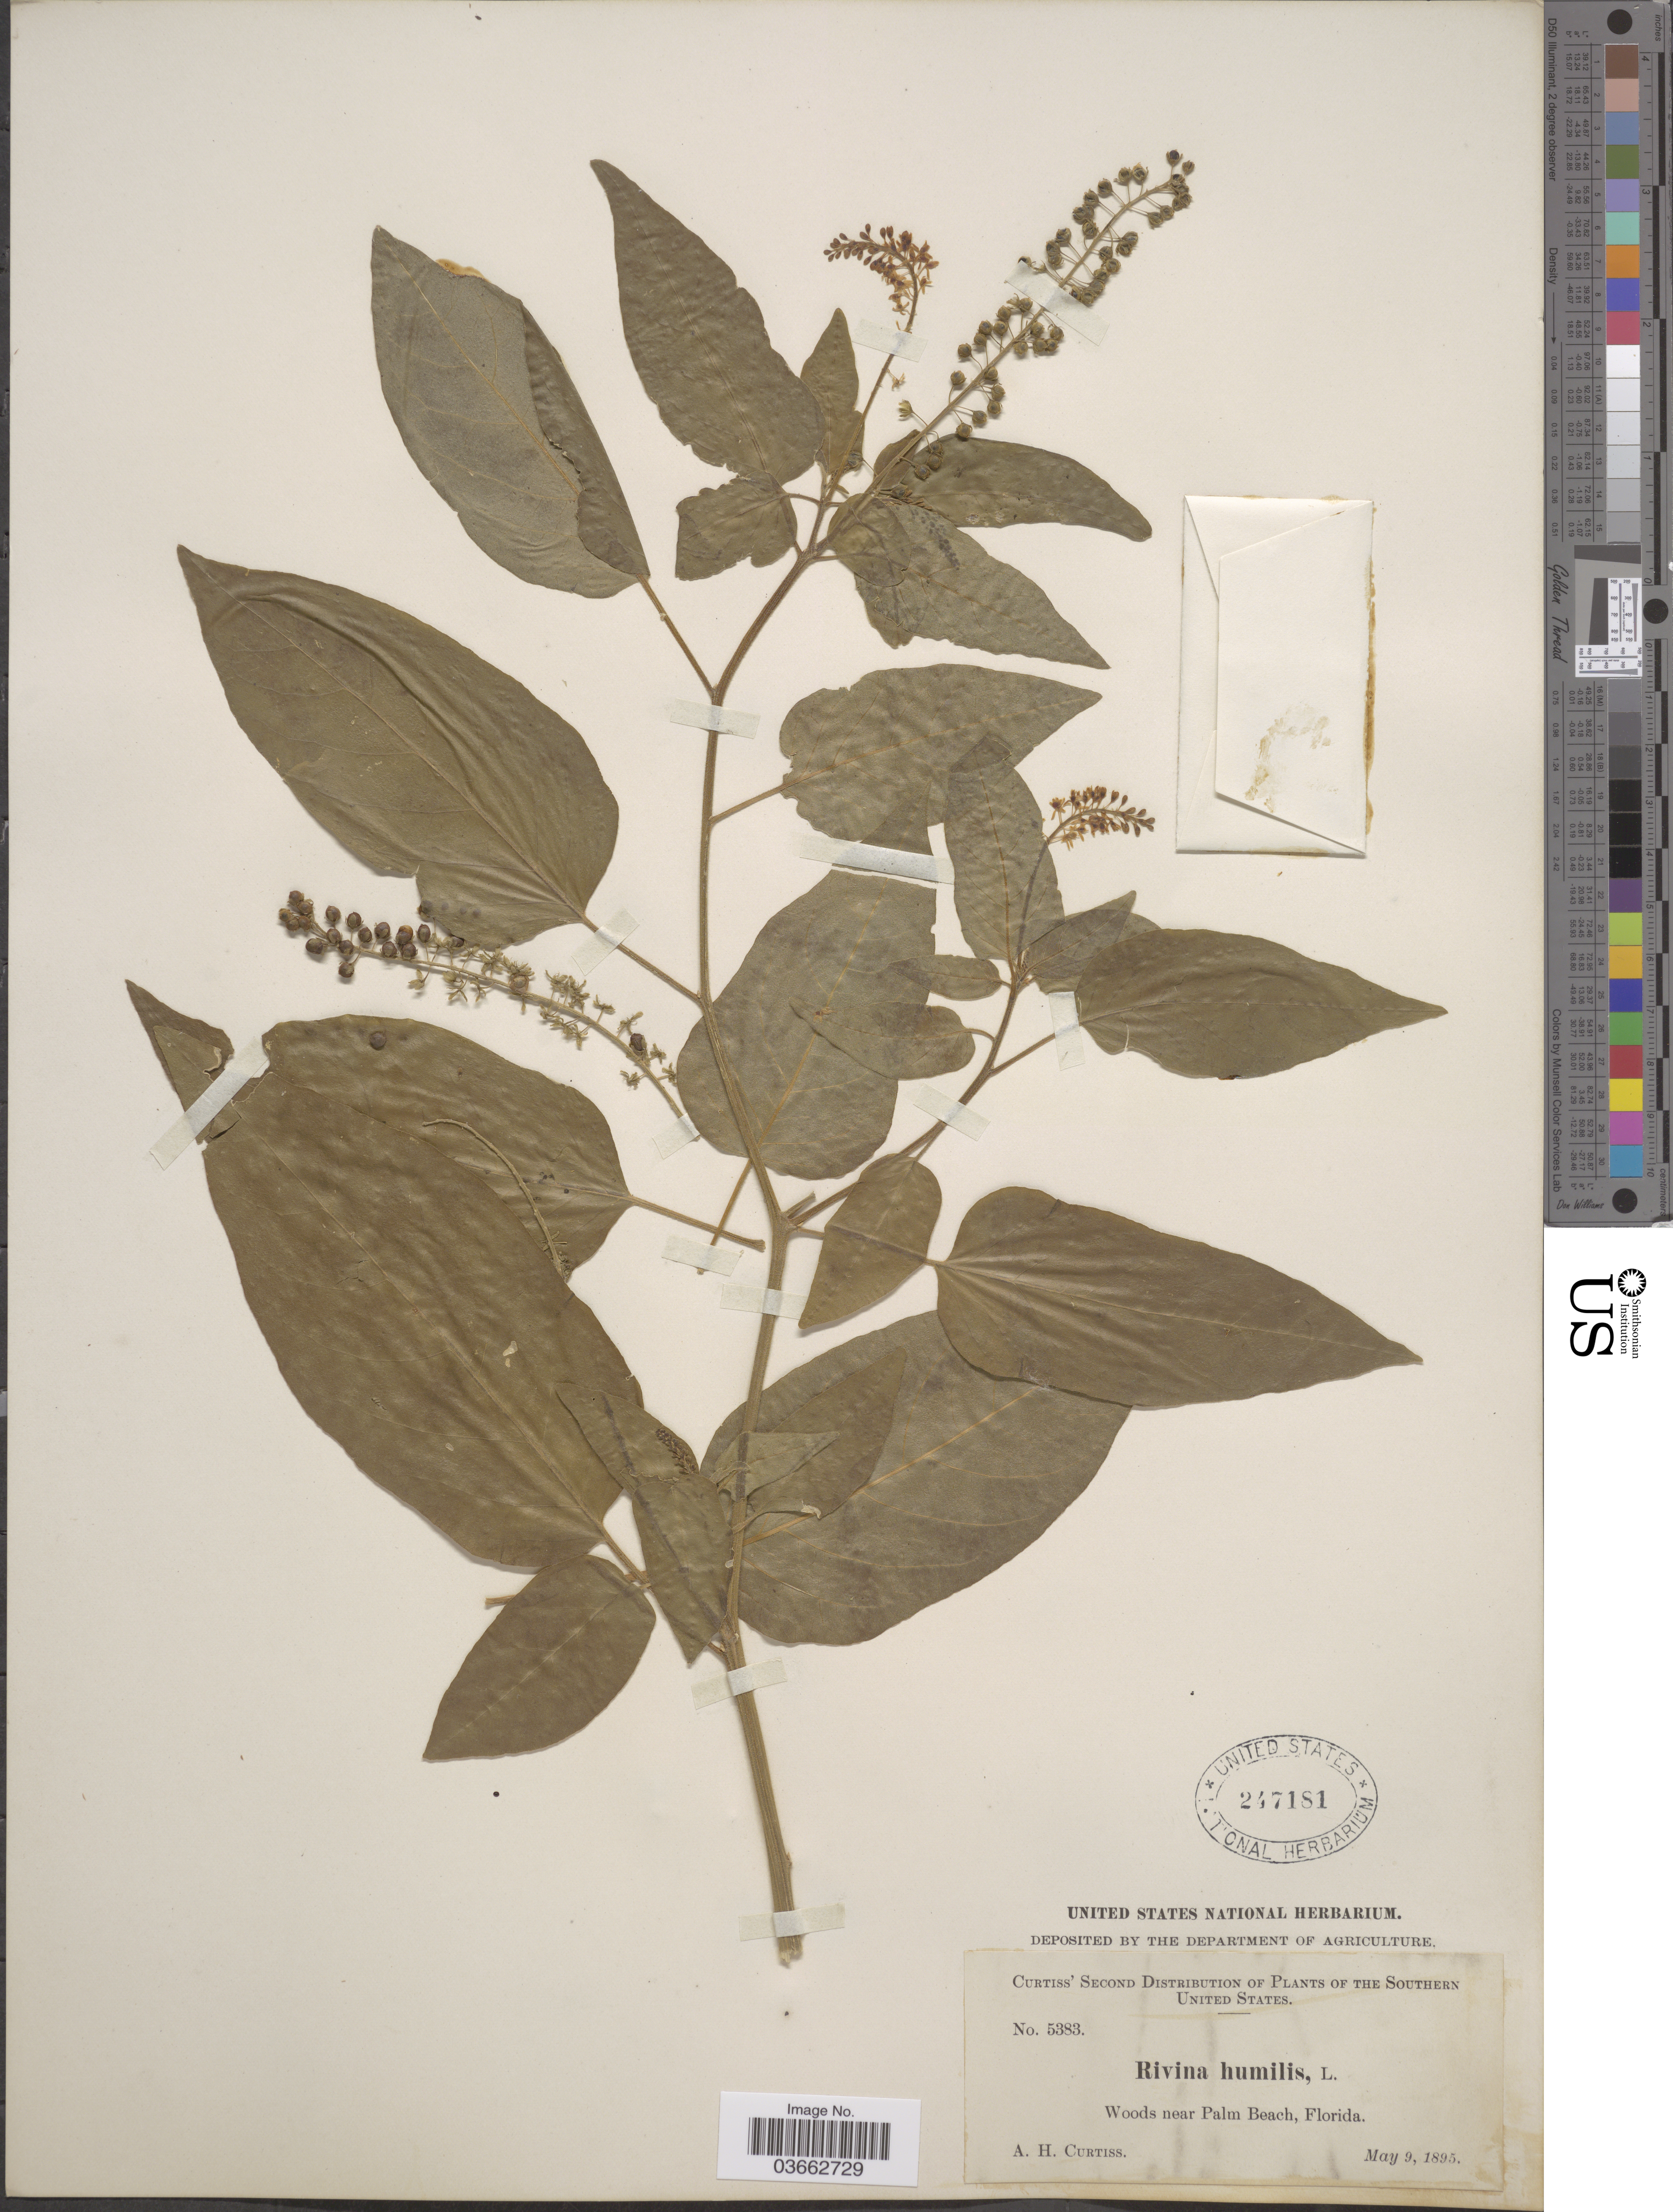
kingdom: Plantae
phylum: Tracheophyta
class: Magnoliopsida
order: Caryophyllales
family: Phytolaccaceae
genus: Rivina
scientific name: Rivina humilis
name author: L.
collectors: A. H. Curtiss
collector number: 5383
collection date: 1895-05-09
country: United States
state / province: Florida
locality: Woods near Palm Beach.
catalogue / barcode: US 247181